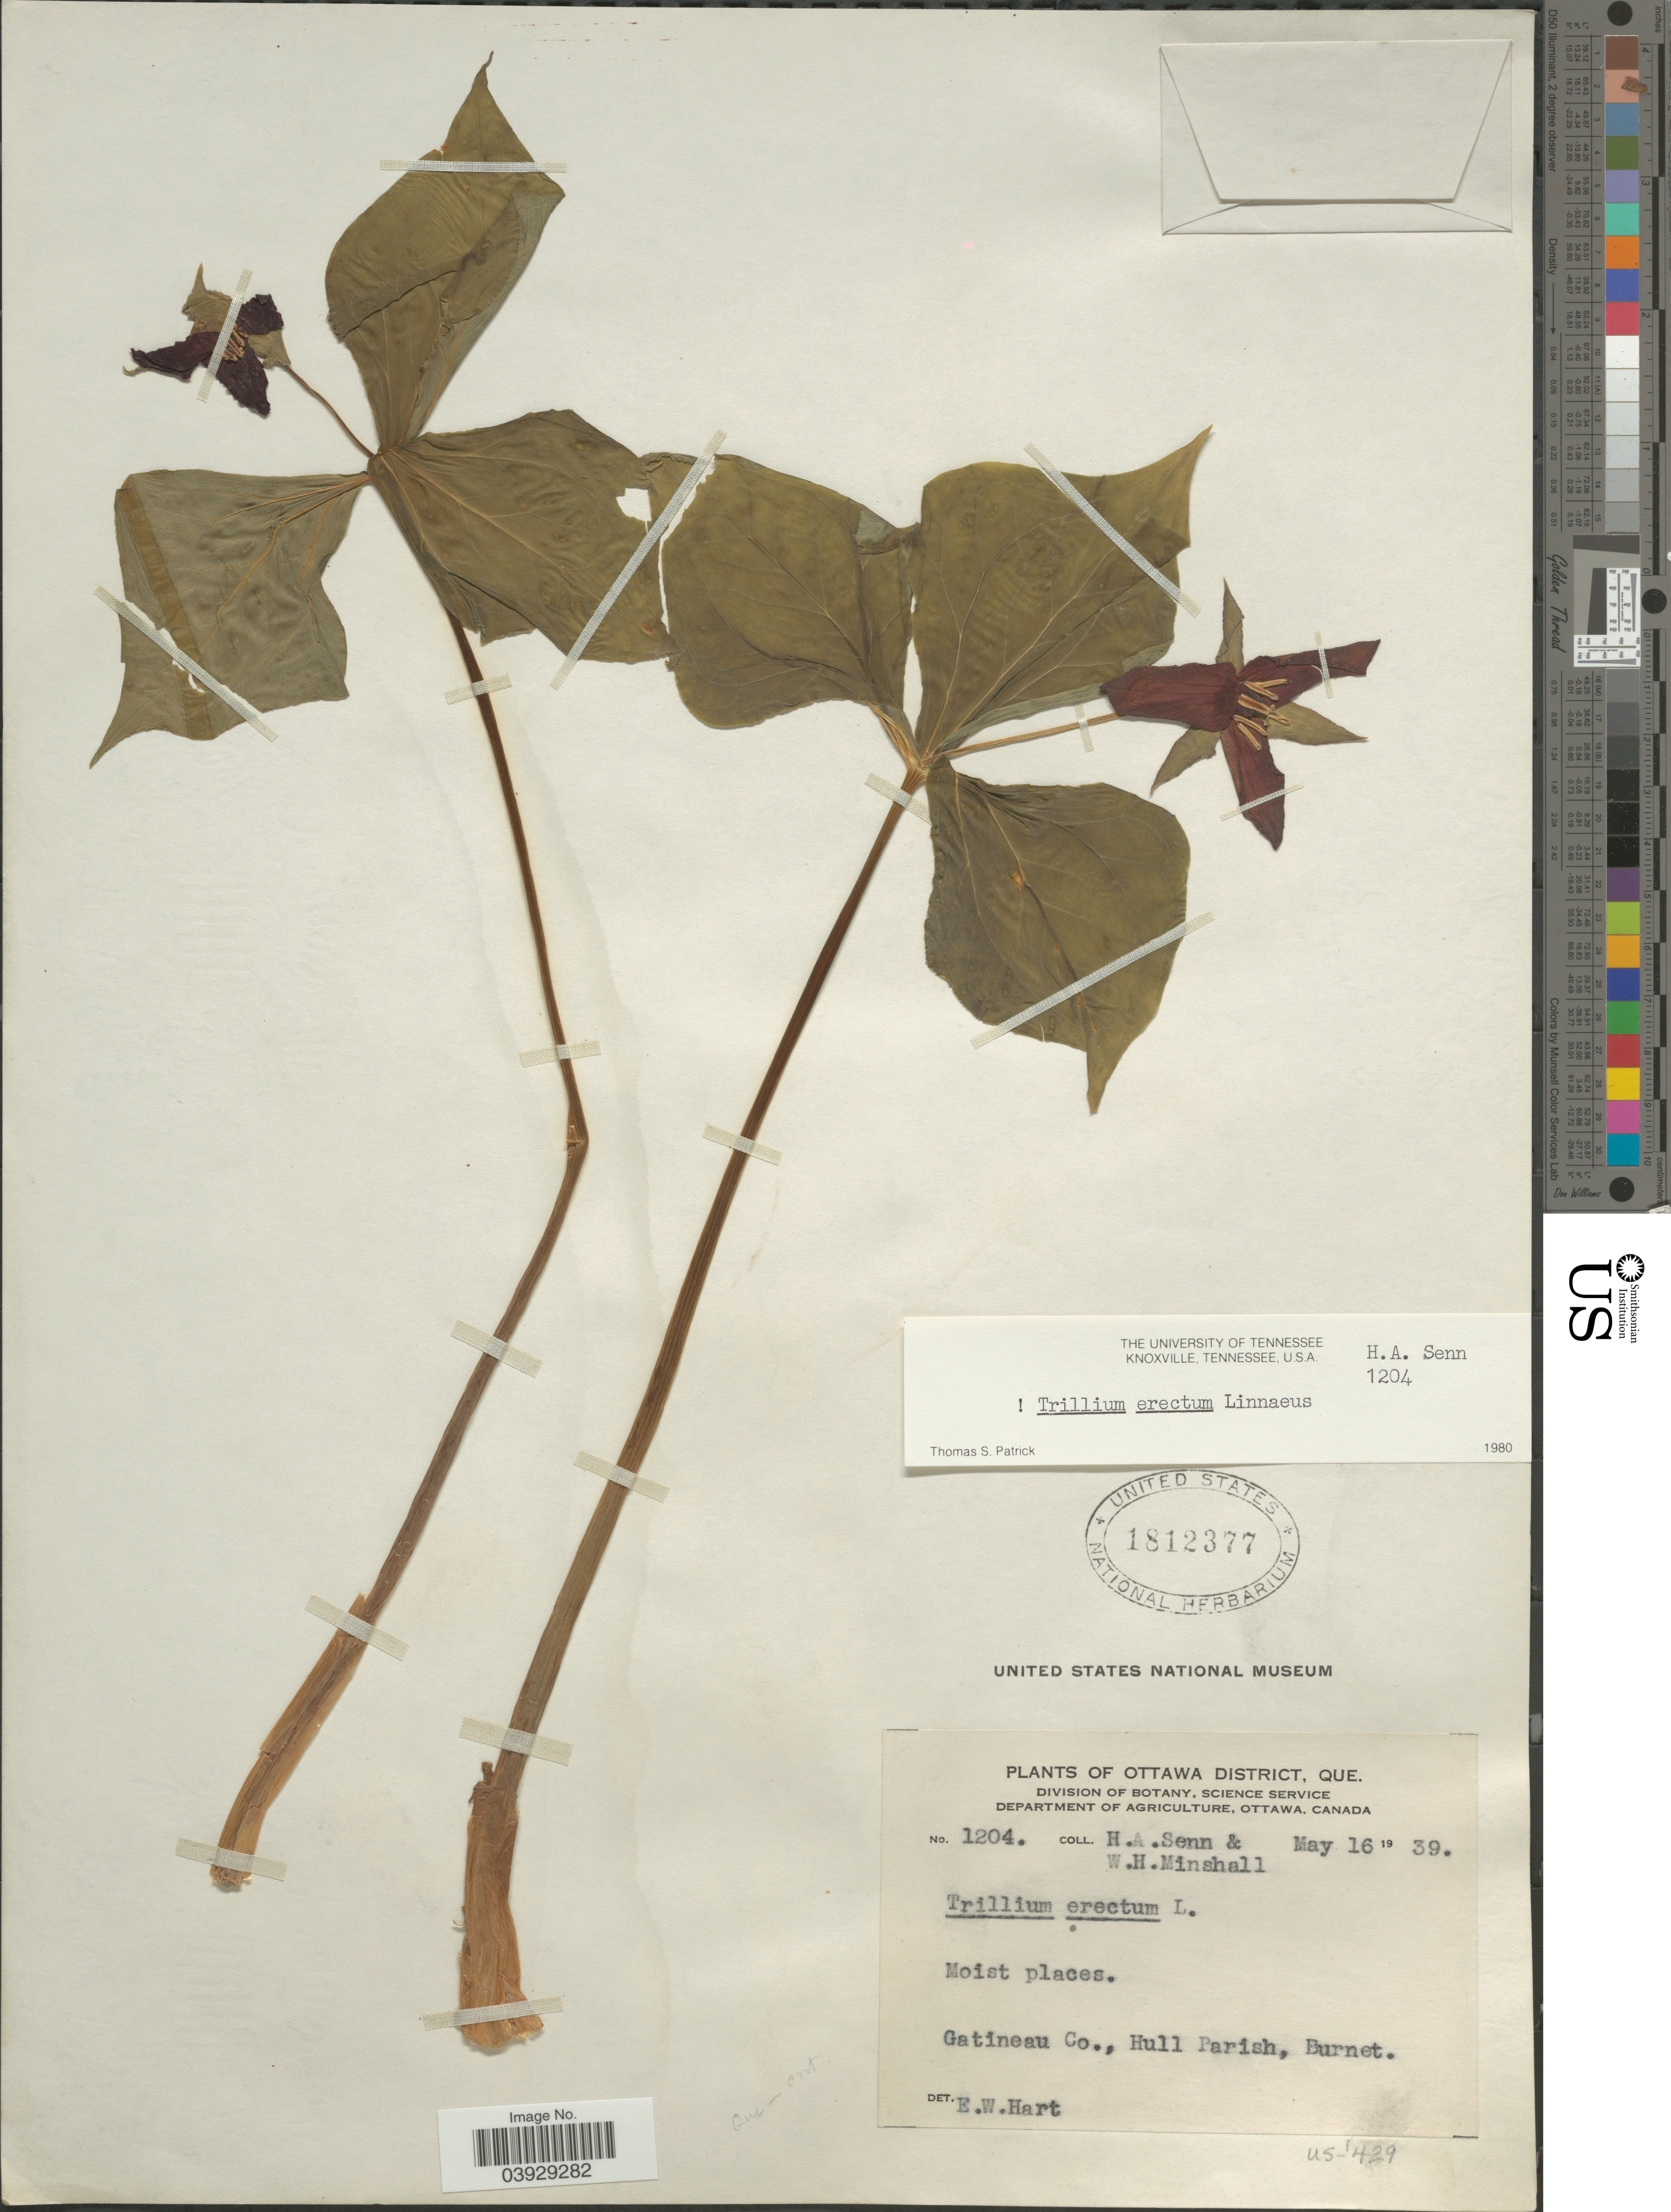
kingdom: Plantae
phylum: Tracheophyta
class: Liliopsida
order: Liliales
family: Melanthiaceae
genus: Trillium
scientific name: Trillium erectum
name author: L.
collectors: H. Senn & W. Minshall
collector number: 1204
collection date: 1939-05-16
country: Canada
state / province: Quebec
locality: Ottawa District. Gatineau Co., Hull Parish, Burnet.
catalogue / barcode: US 1812377